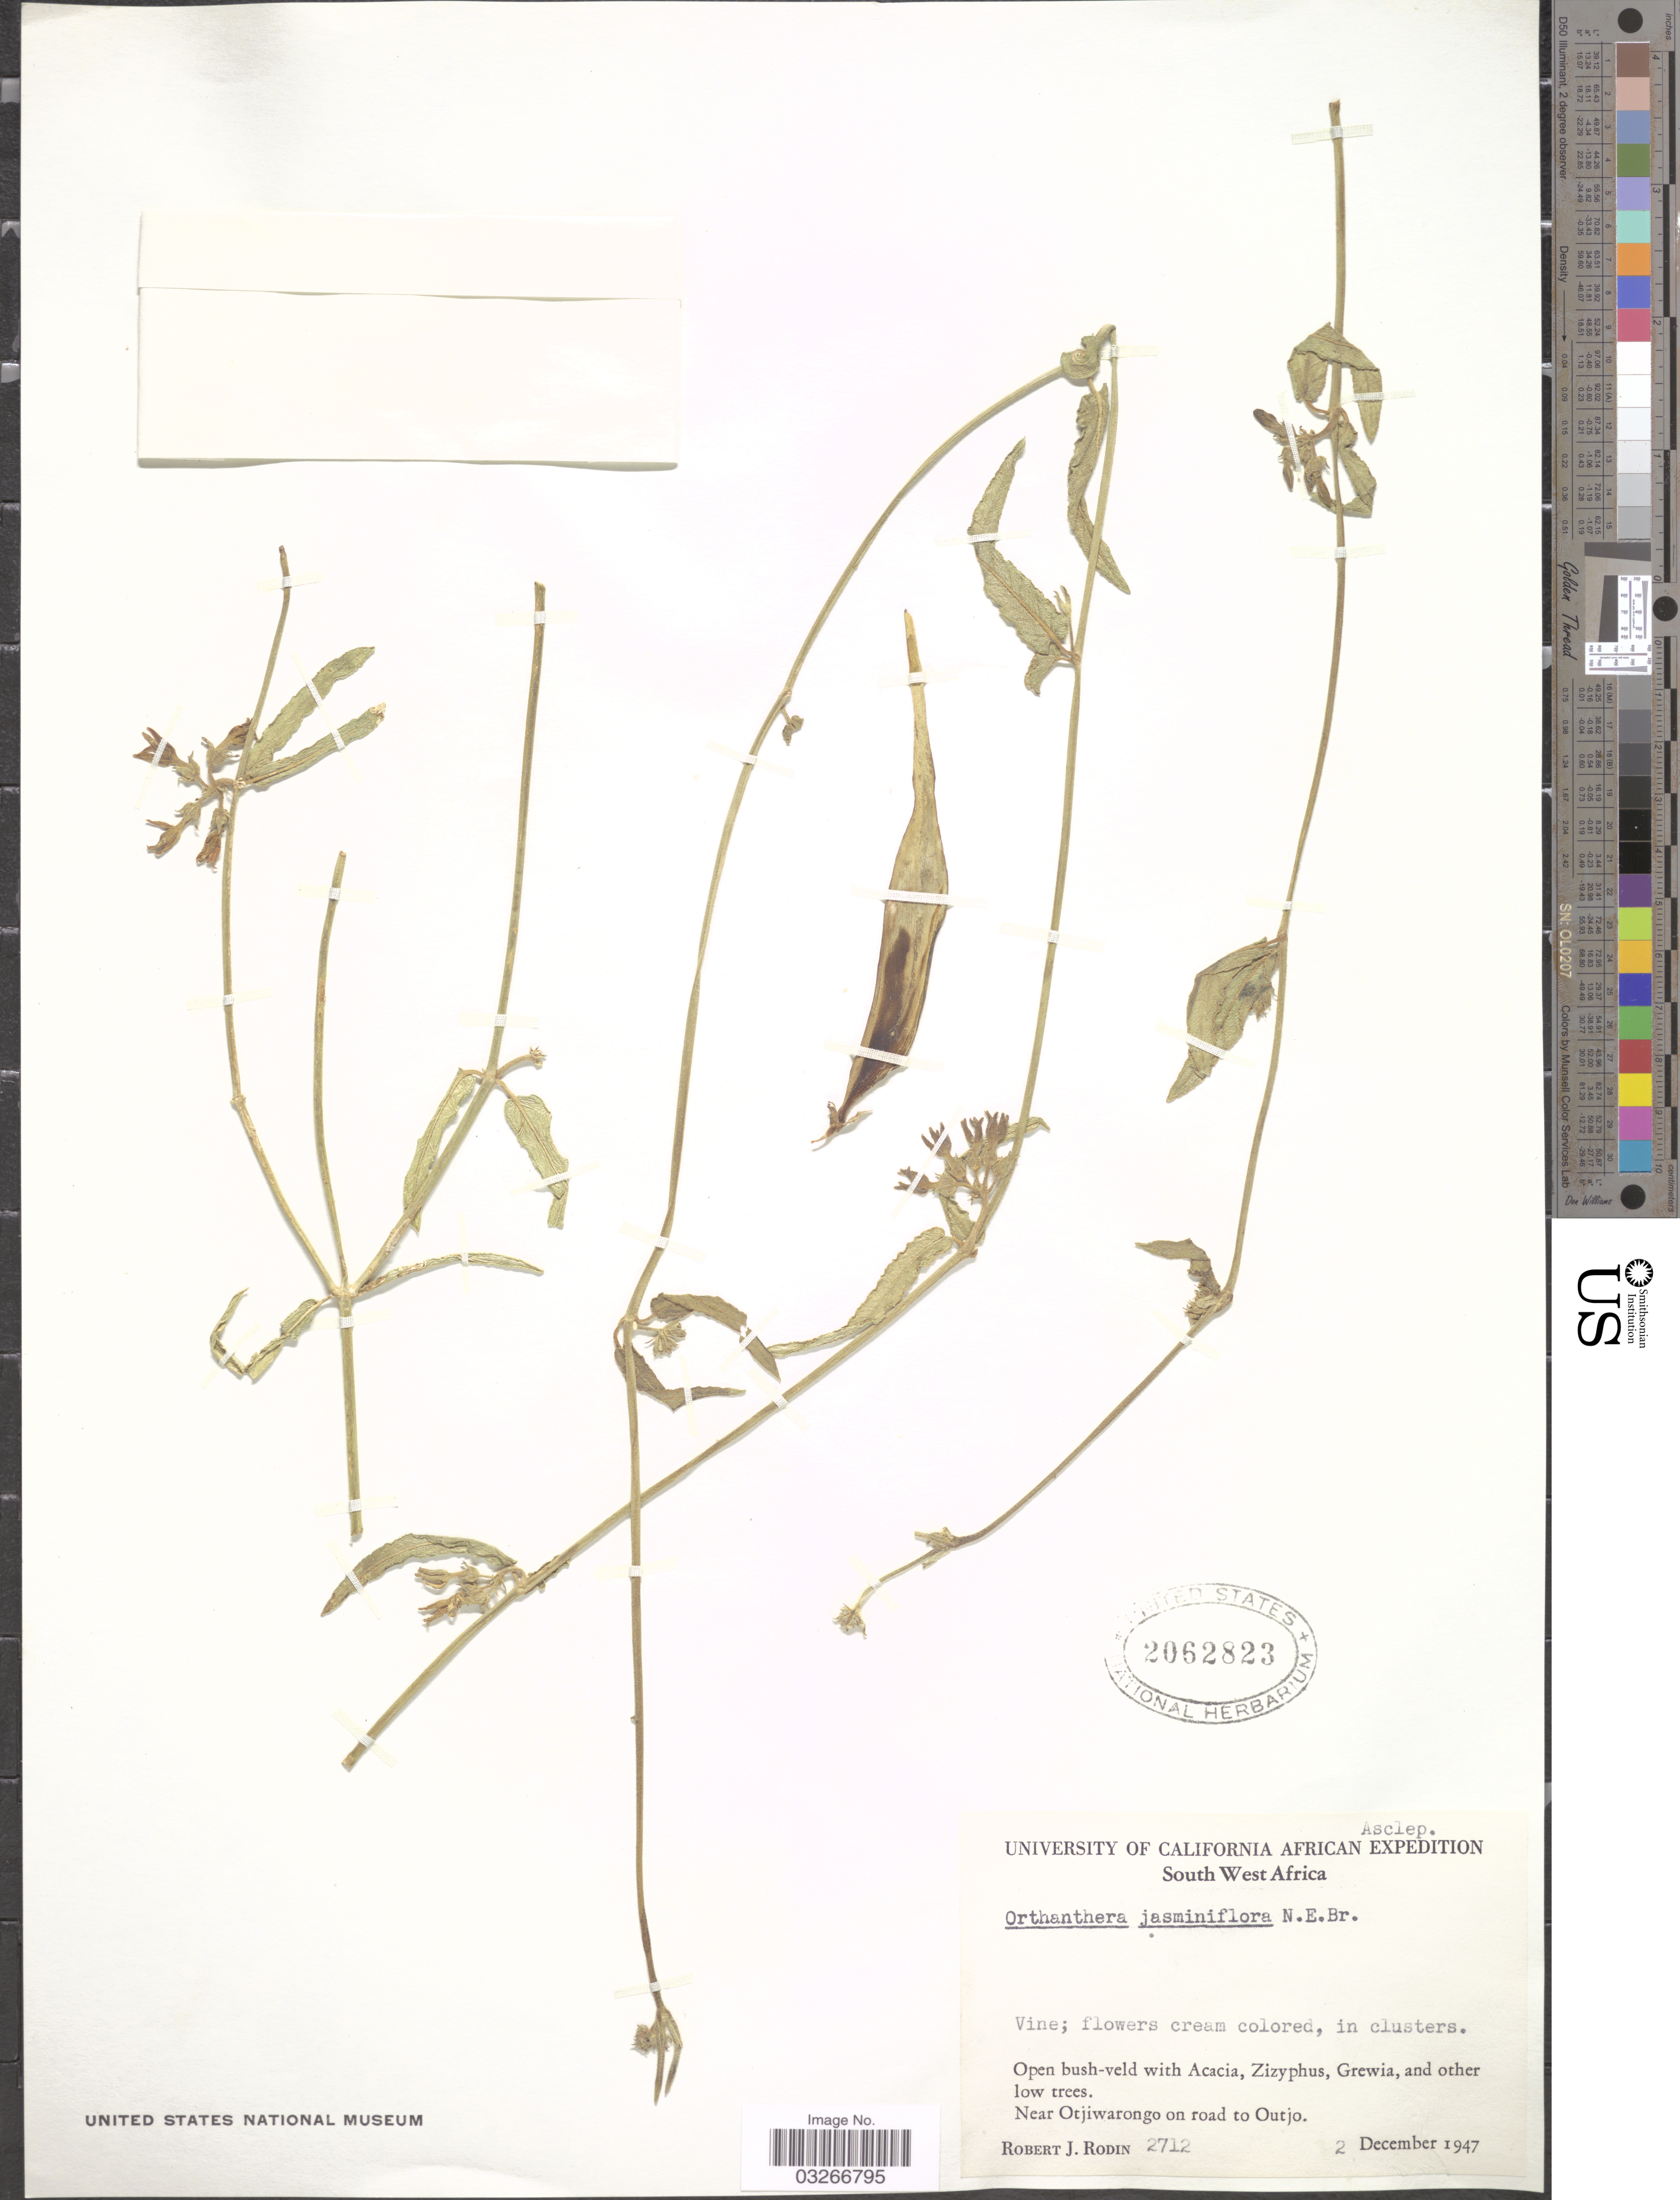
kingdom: Plantae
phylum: Tracheophyta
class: Magnoliopsida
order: Gentianales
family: Apocynaceae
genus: Orthanthera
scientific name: Orthanthera jasminiflora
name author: (Decne.) N.E. Br. ex Schinz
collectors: R. J. Rodin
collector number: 2712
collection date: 1947-12-02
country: Namibia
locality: South West Africa, Near Otjiwarongo on road to Outjo.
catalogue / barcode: US 2062823